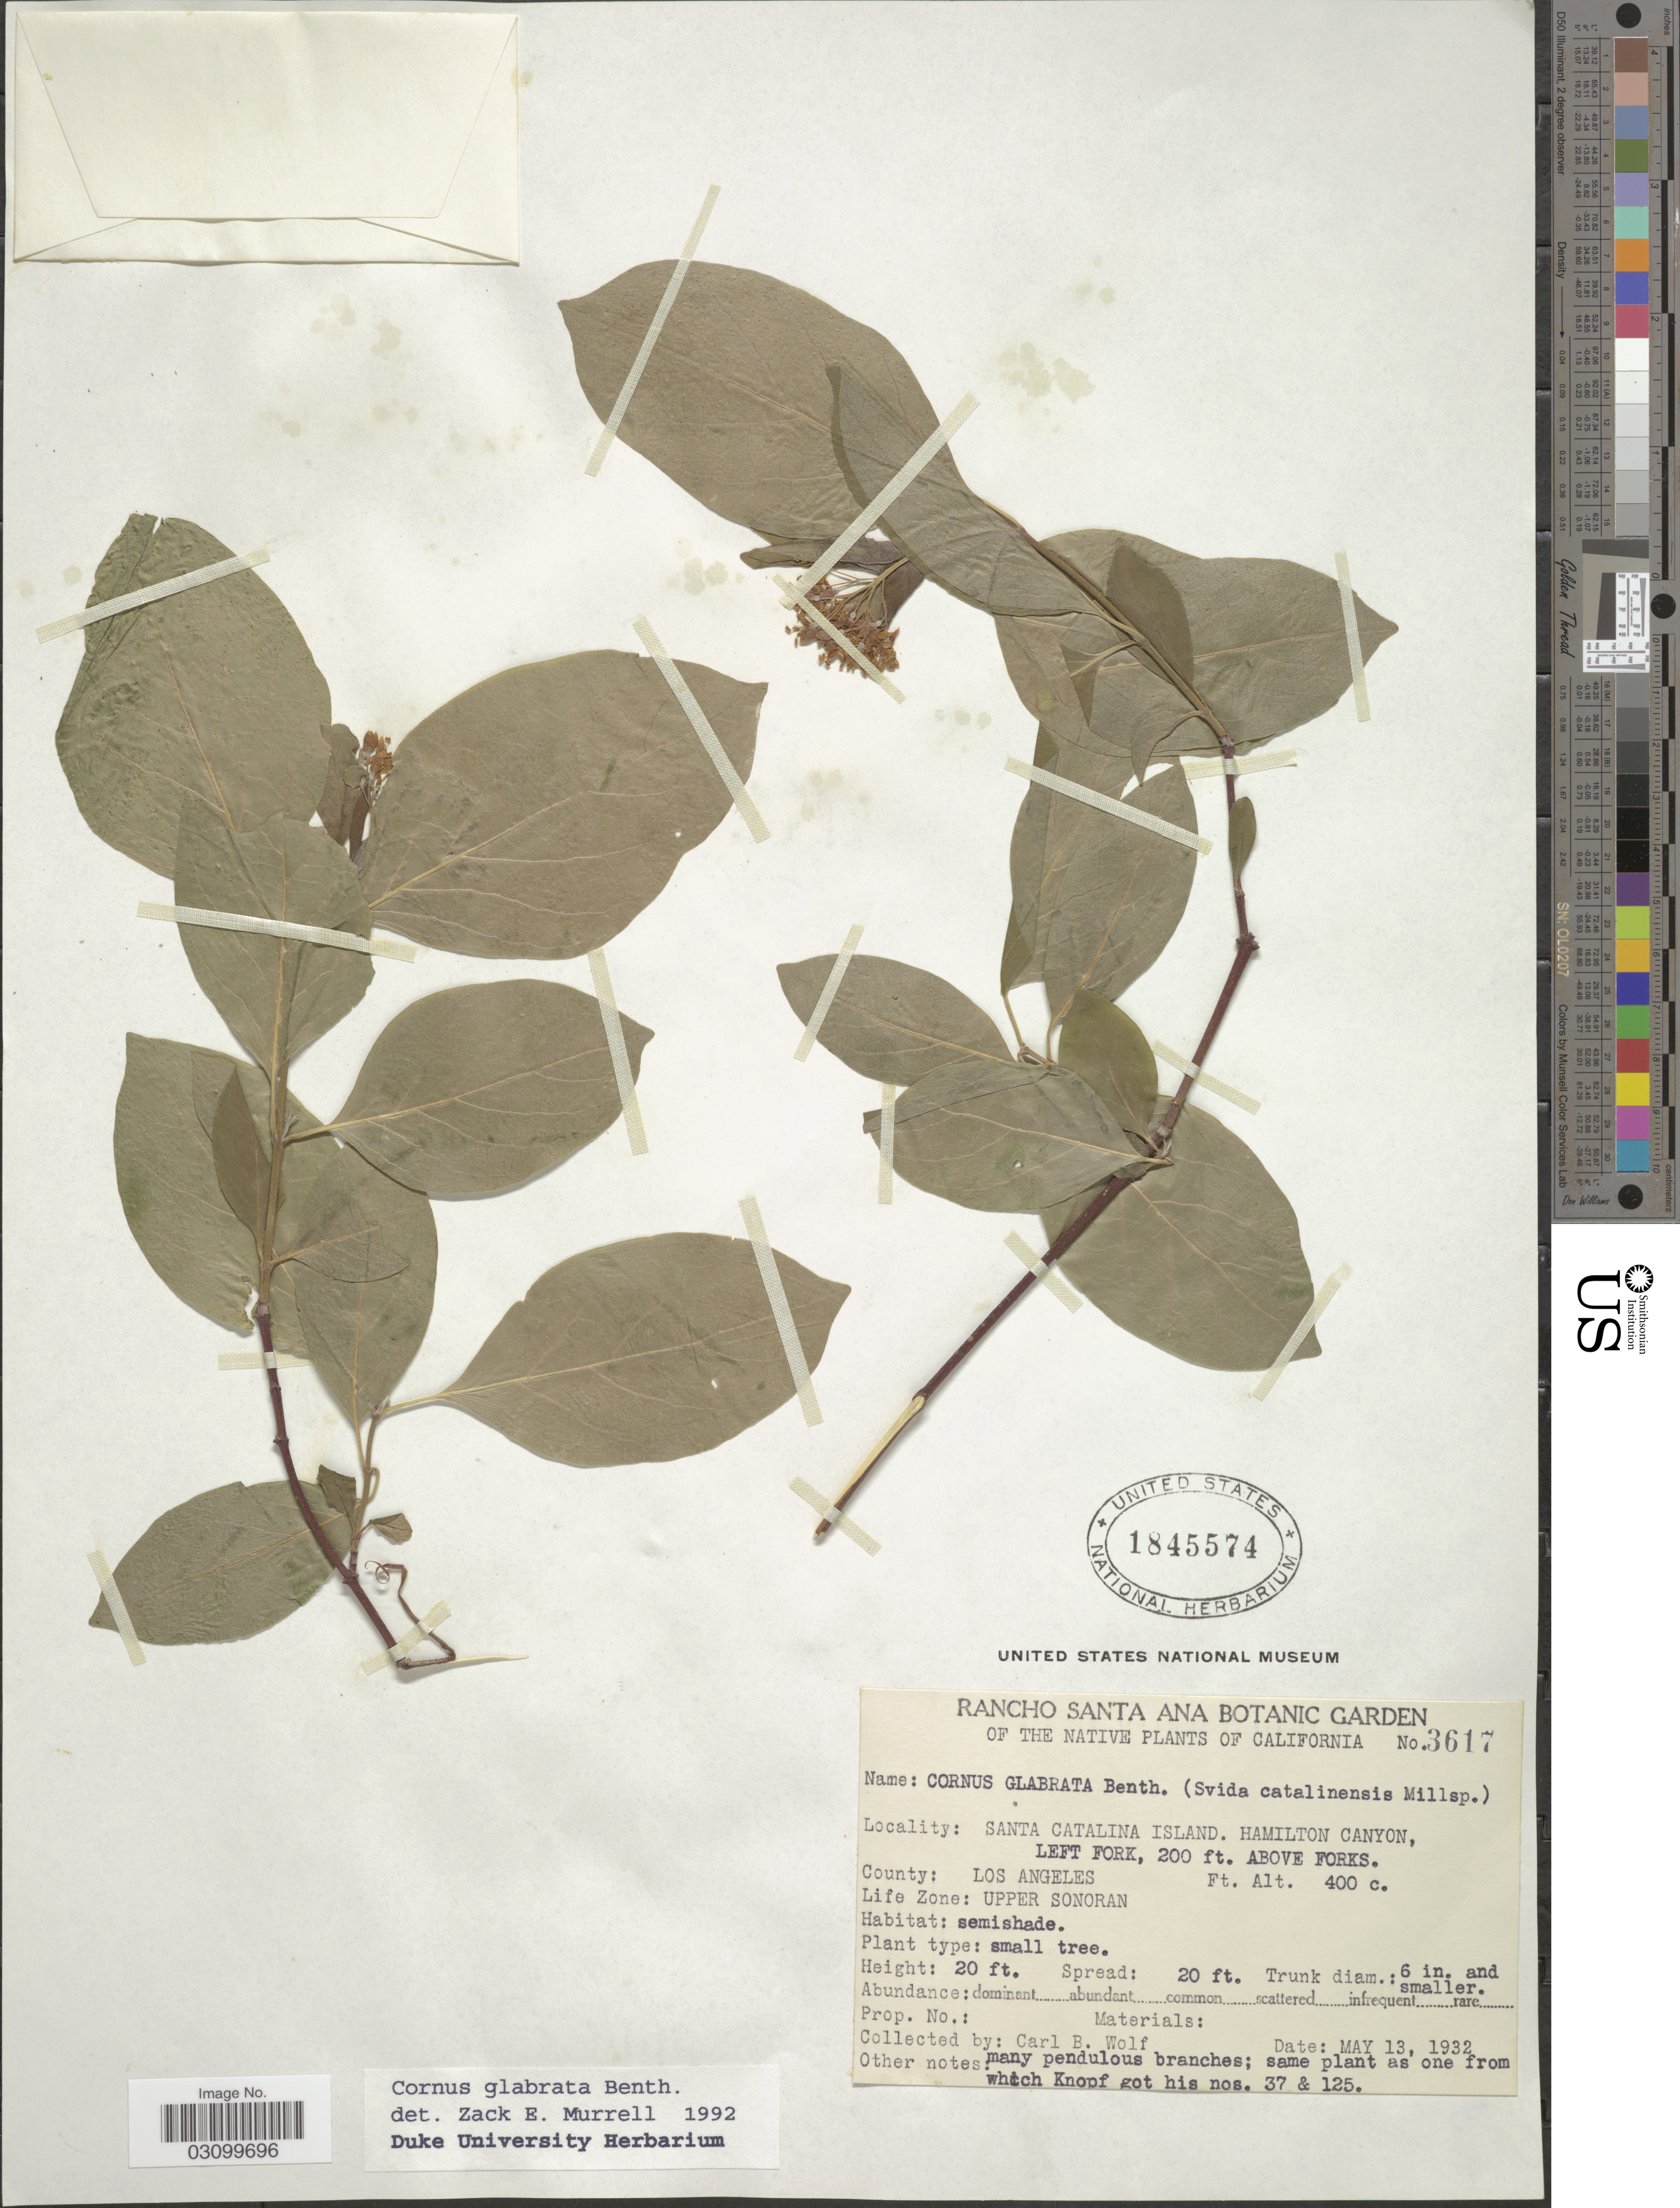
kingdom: Plantae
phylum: Tracheophyta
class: Magnoliopsida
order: Cornales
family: Cornaceae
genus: Cornus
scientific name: Cornus glabrata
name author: Benth.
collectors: C. B. Wolf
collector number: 3617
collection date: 1932-05-13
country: United States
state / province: California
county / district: Los Angeles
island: Santa Catalina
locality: Santa Catalina Island. Hamilton Canyon, Left Fork, 200 ft. above Forks. County: Los Angeles. Life Zone: Upper Sonoran.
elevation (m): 122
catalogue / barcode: US 1845574